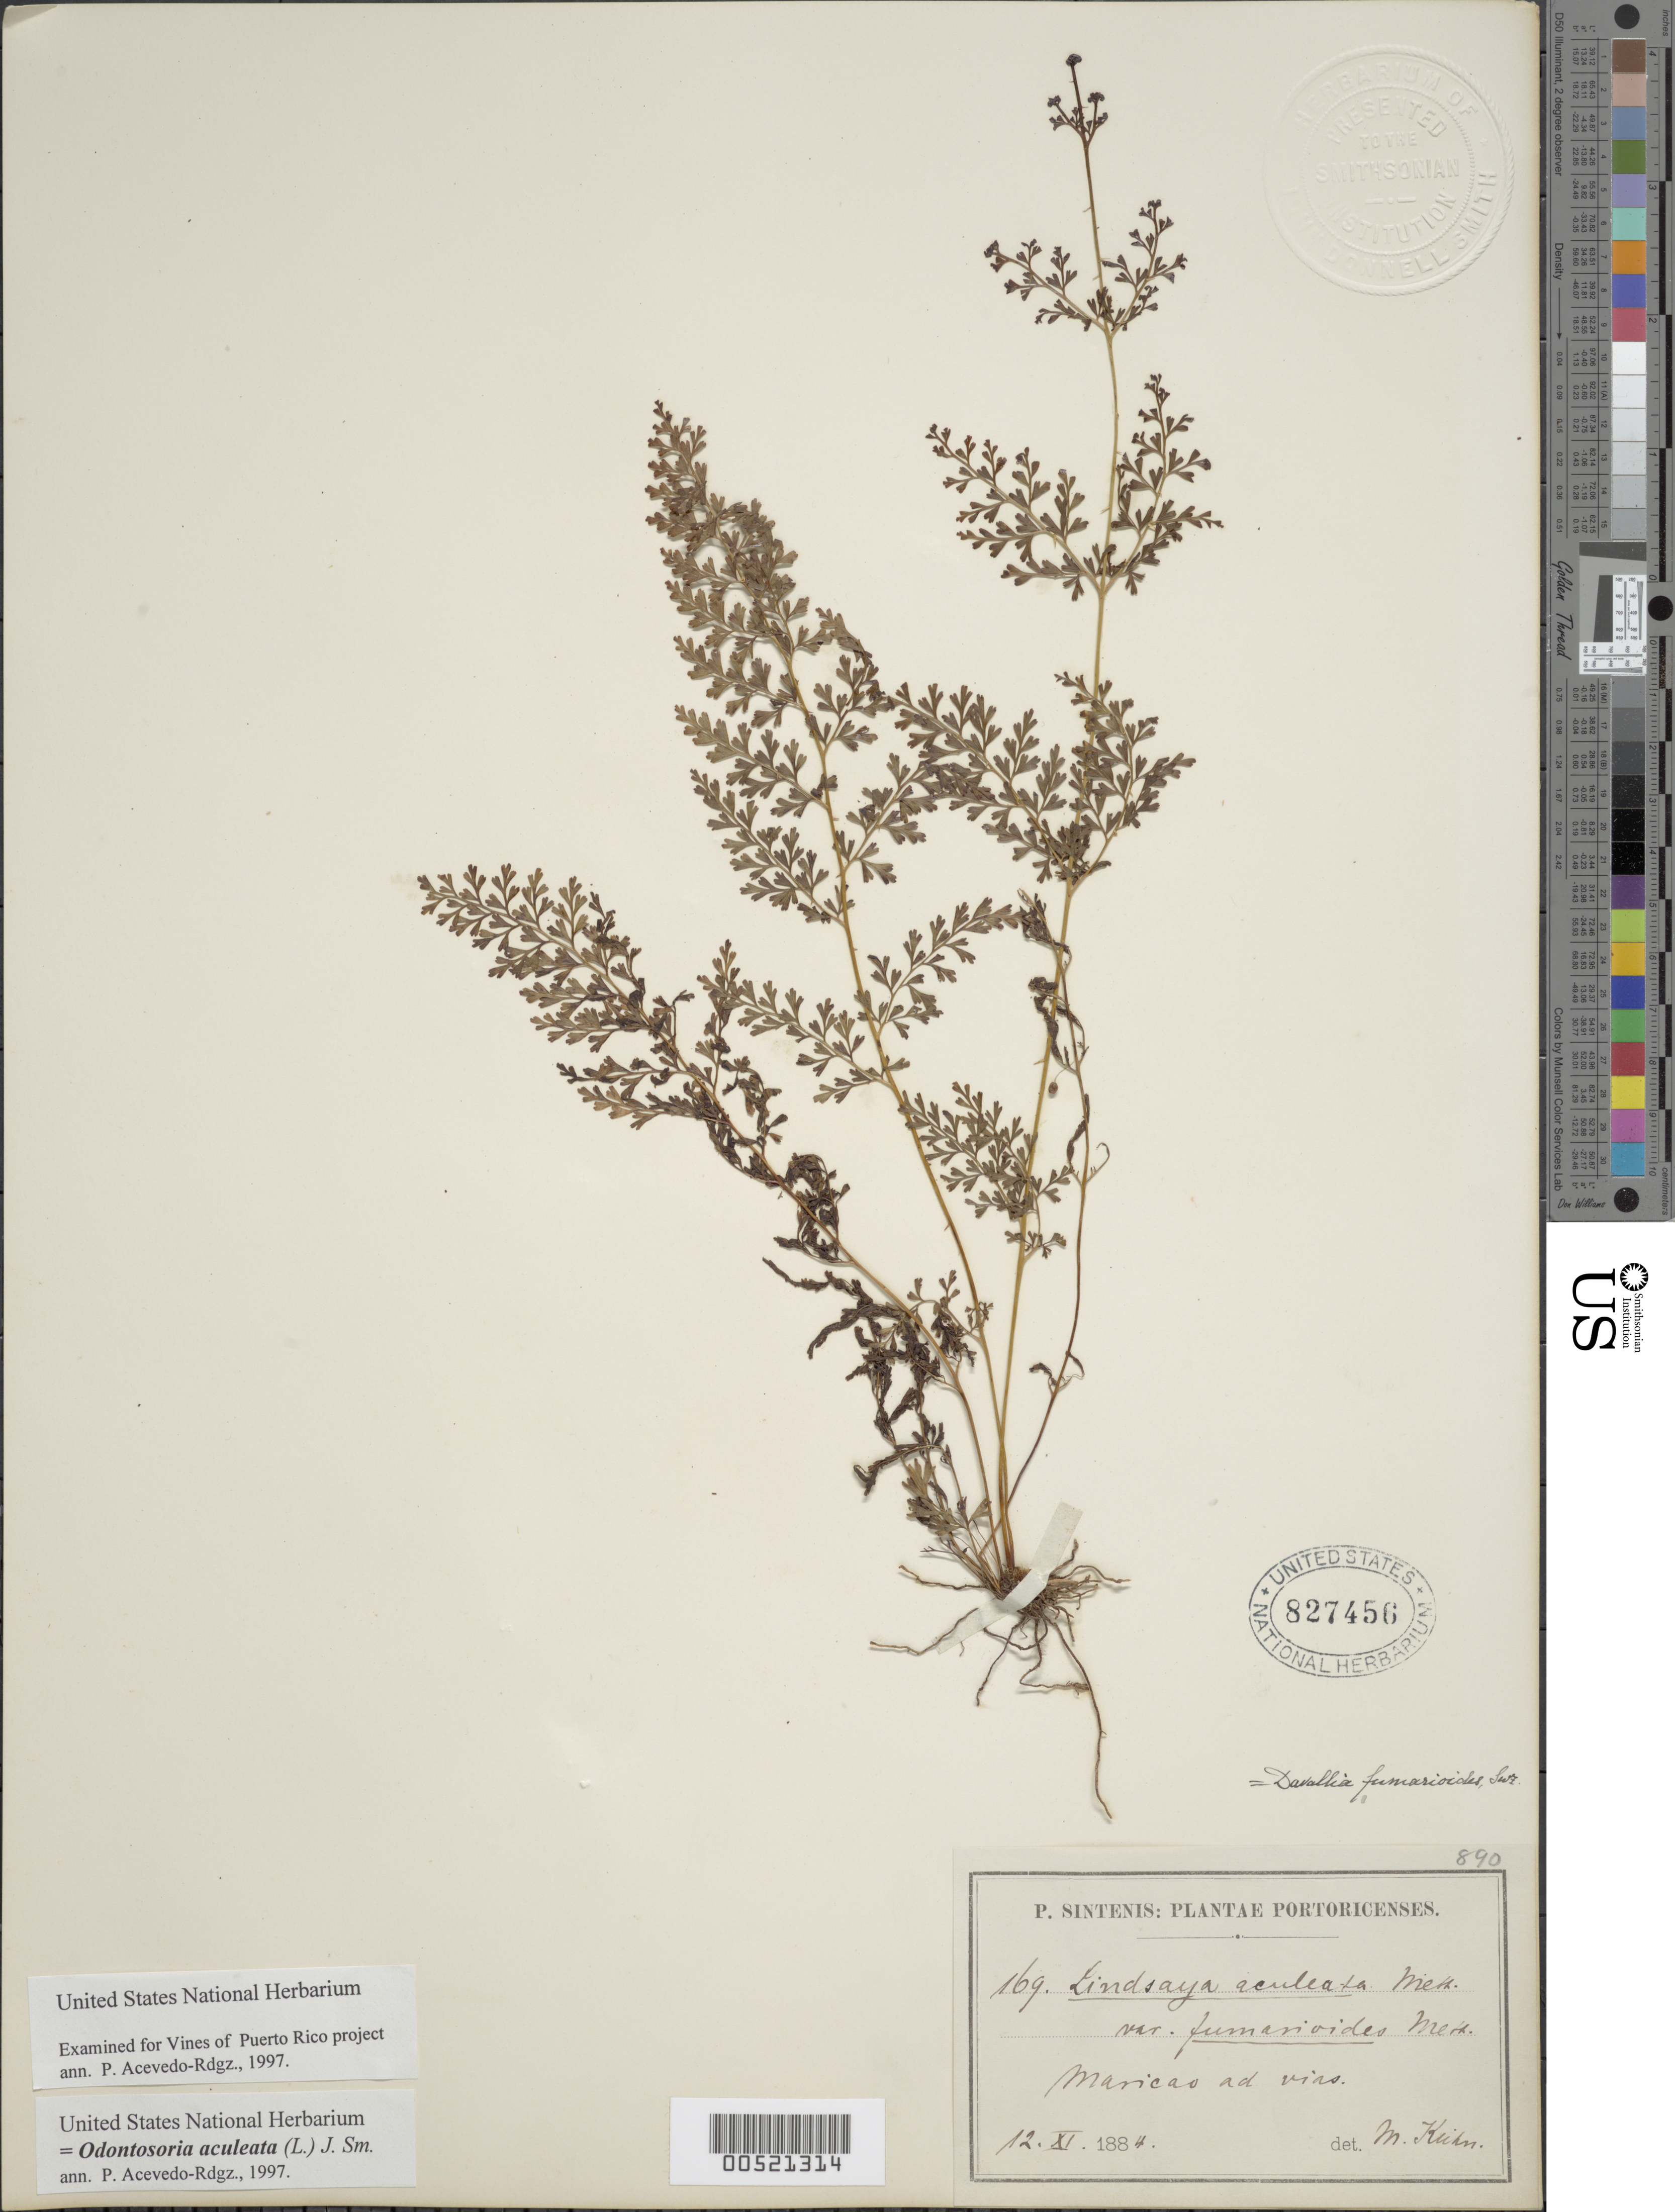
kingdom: Plantae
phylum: Tracheophyta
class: Polypodiopsida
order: Polypodiales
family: Lindsaeaceae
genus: Odontosoria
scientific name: Odontosoria aculeata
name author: (L.) J. Sm.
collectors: P. Sintenis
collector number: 169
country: Puerto Rico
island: Greater Antilles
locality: Maricao, along road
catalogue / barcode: US 827456